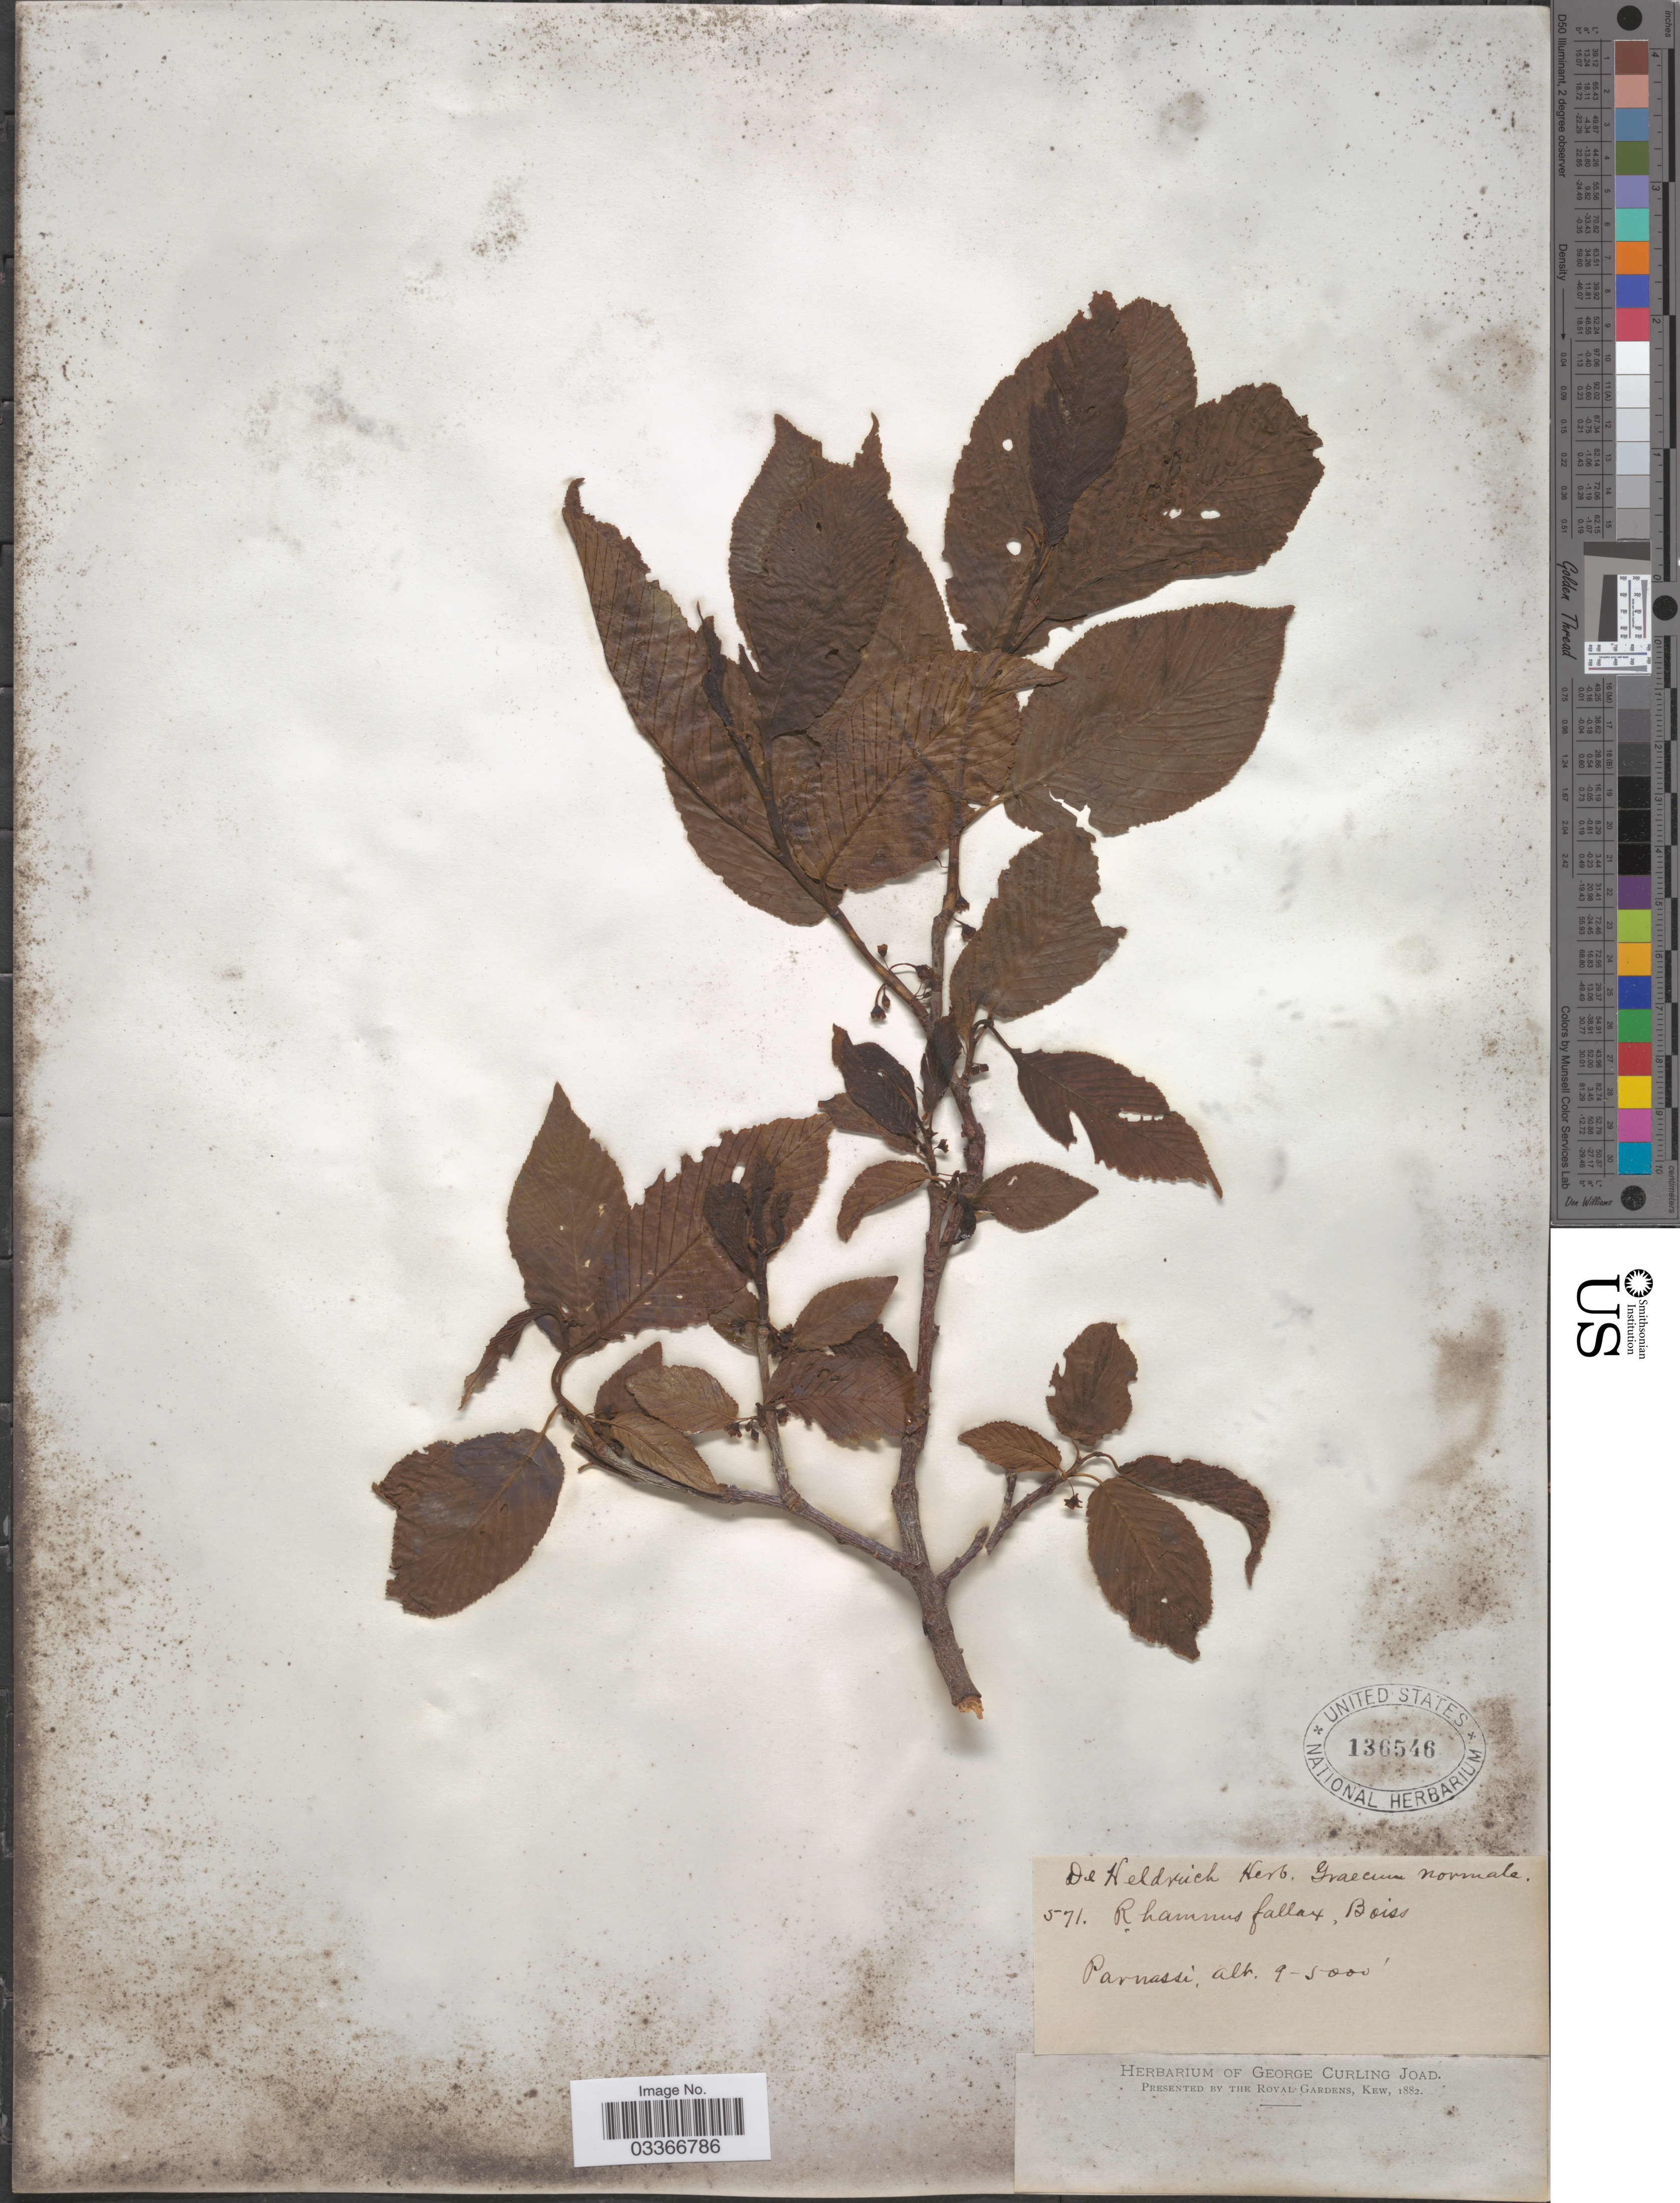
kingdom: Plantae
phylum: Tracheophyta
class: Magnoliopsida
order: Rosales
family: Rhamnaceae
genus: Rhamnus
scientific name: Rhamnus fallax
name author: Boiss.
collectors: -. De Heldreich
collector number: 571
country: Greece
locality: Parnassi.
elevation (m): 1524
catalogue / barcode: US 136546